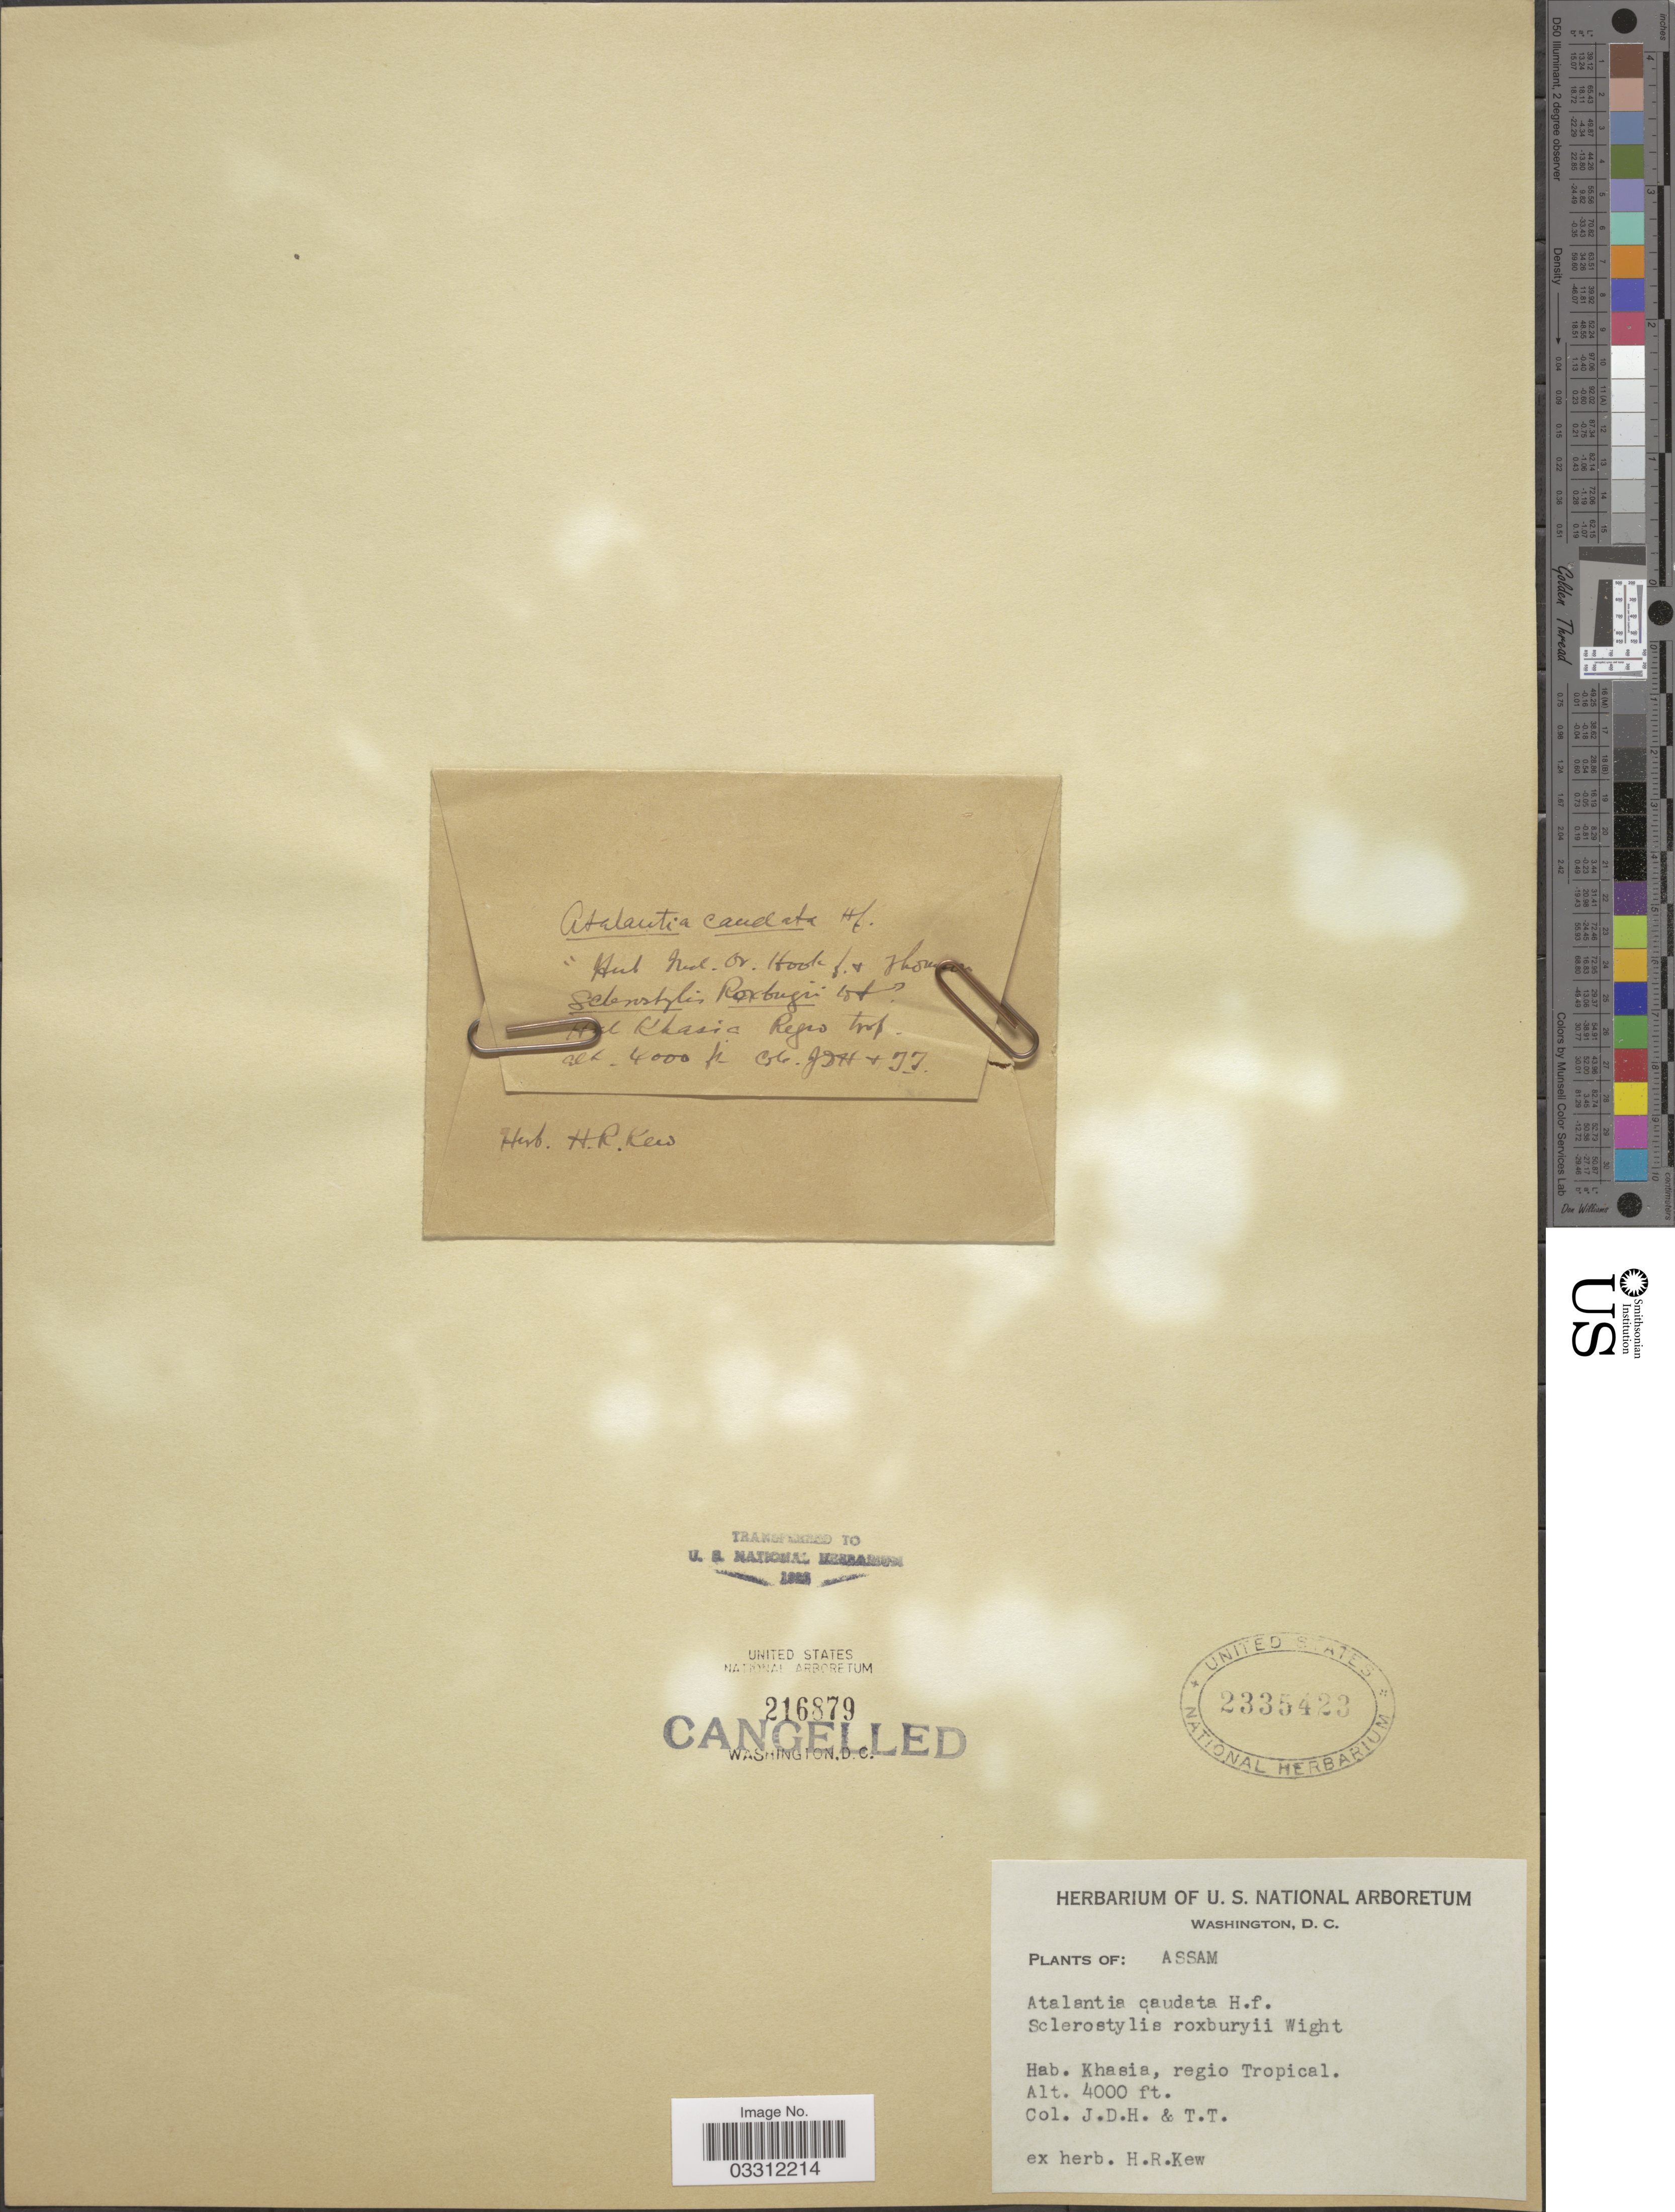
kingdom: Plantae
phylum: Tracheophyta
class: Magnoliopsida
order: Sapindales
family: Rutaceae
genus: Atalantia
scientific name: Atalantia caudata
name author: Hook. f.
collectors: J. D. Hooker & T. Thomson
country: India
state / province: Assam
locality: Khasia, regio Tropical.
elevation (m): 1219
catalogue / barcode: US 2335423